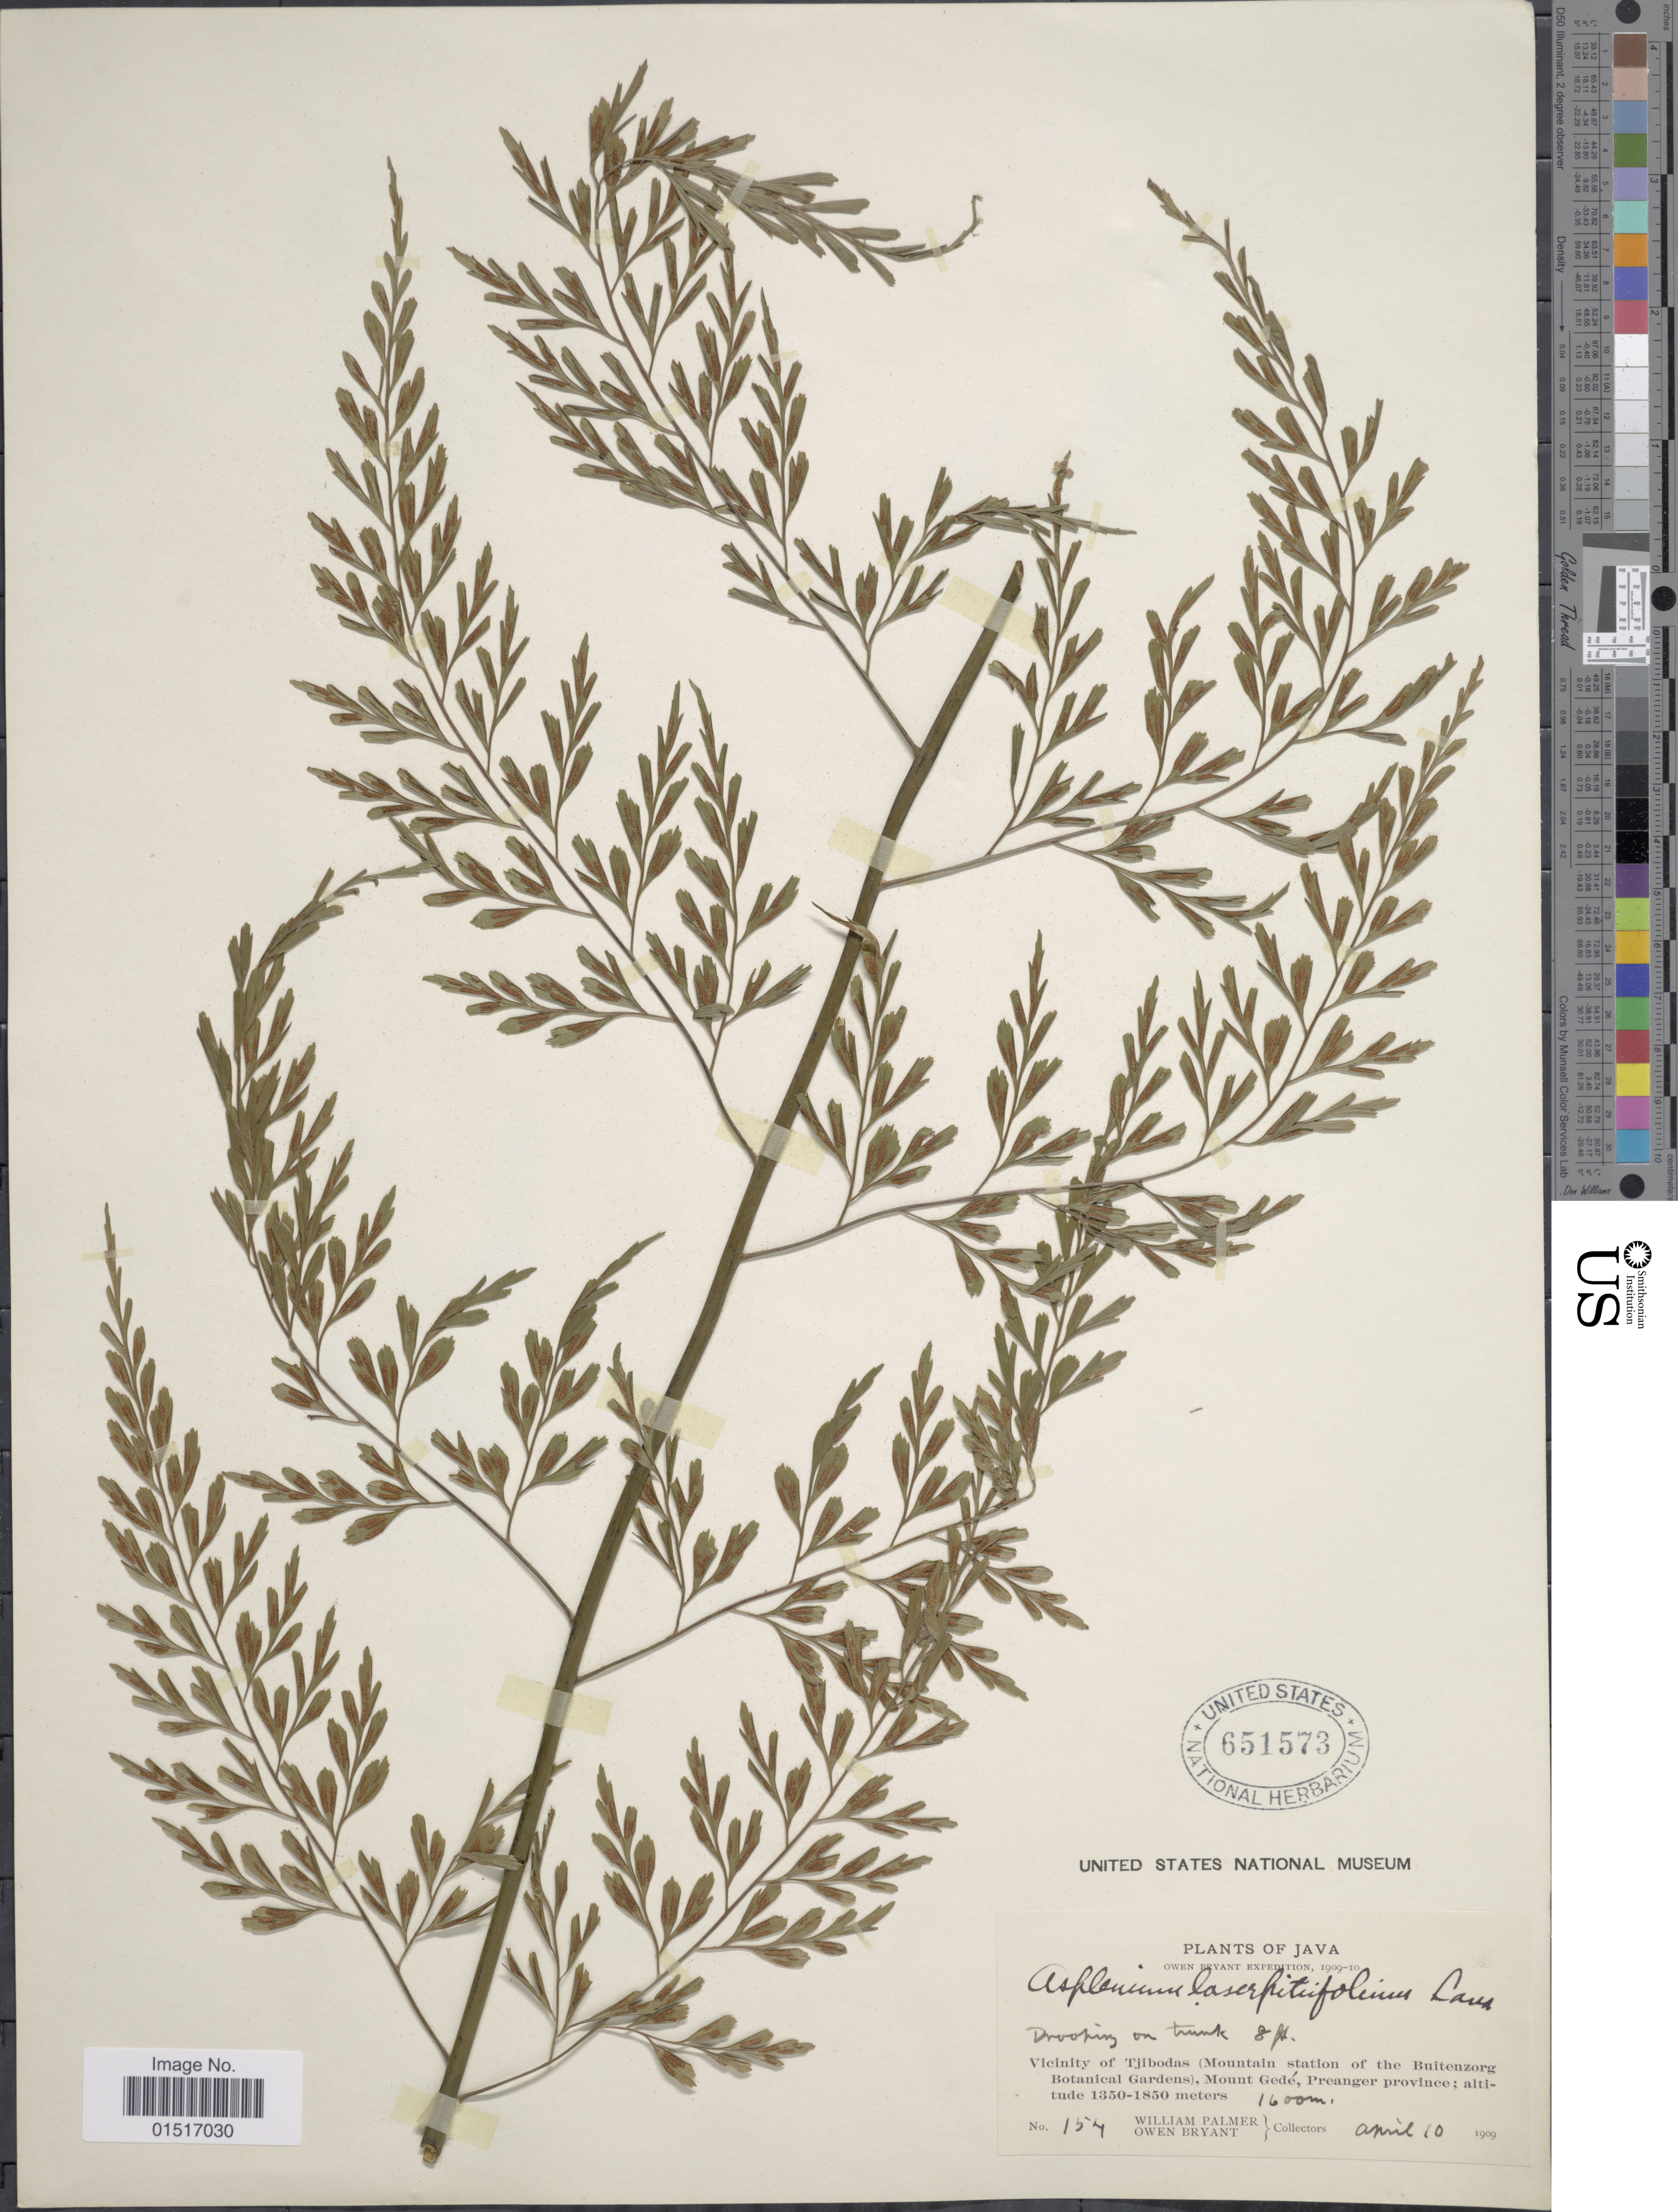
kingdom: Plantae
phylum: Tracheophyta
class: Polypodiopsida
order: Polypodiales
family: Aspleniaceae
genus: Asplenium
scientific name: Asplenium robustum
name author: Blume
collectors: W. Palmer & O. Bryant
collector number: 154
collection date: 1909-04-10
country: Indonesia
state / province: Java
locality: Vicinity of Tjibodas (Mountain station of the Buitenzorg Botanical Gardens), Mount Gede, Preanger province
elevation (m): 1600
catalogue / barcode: US 651573